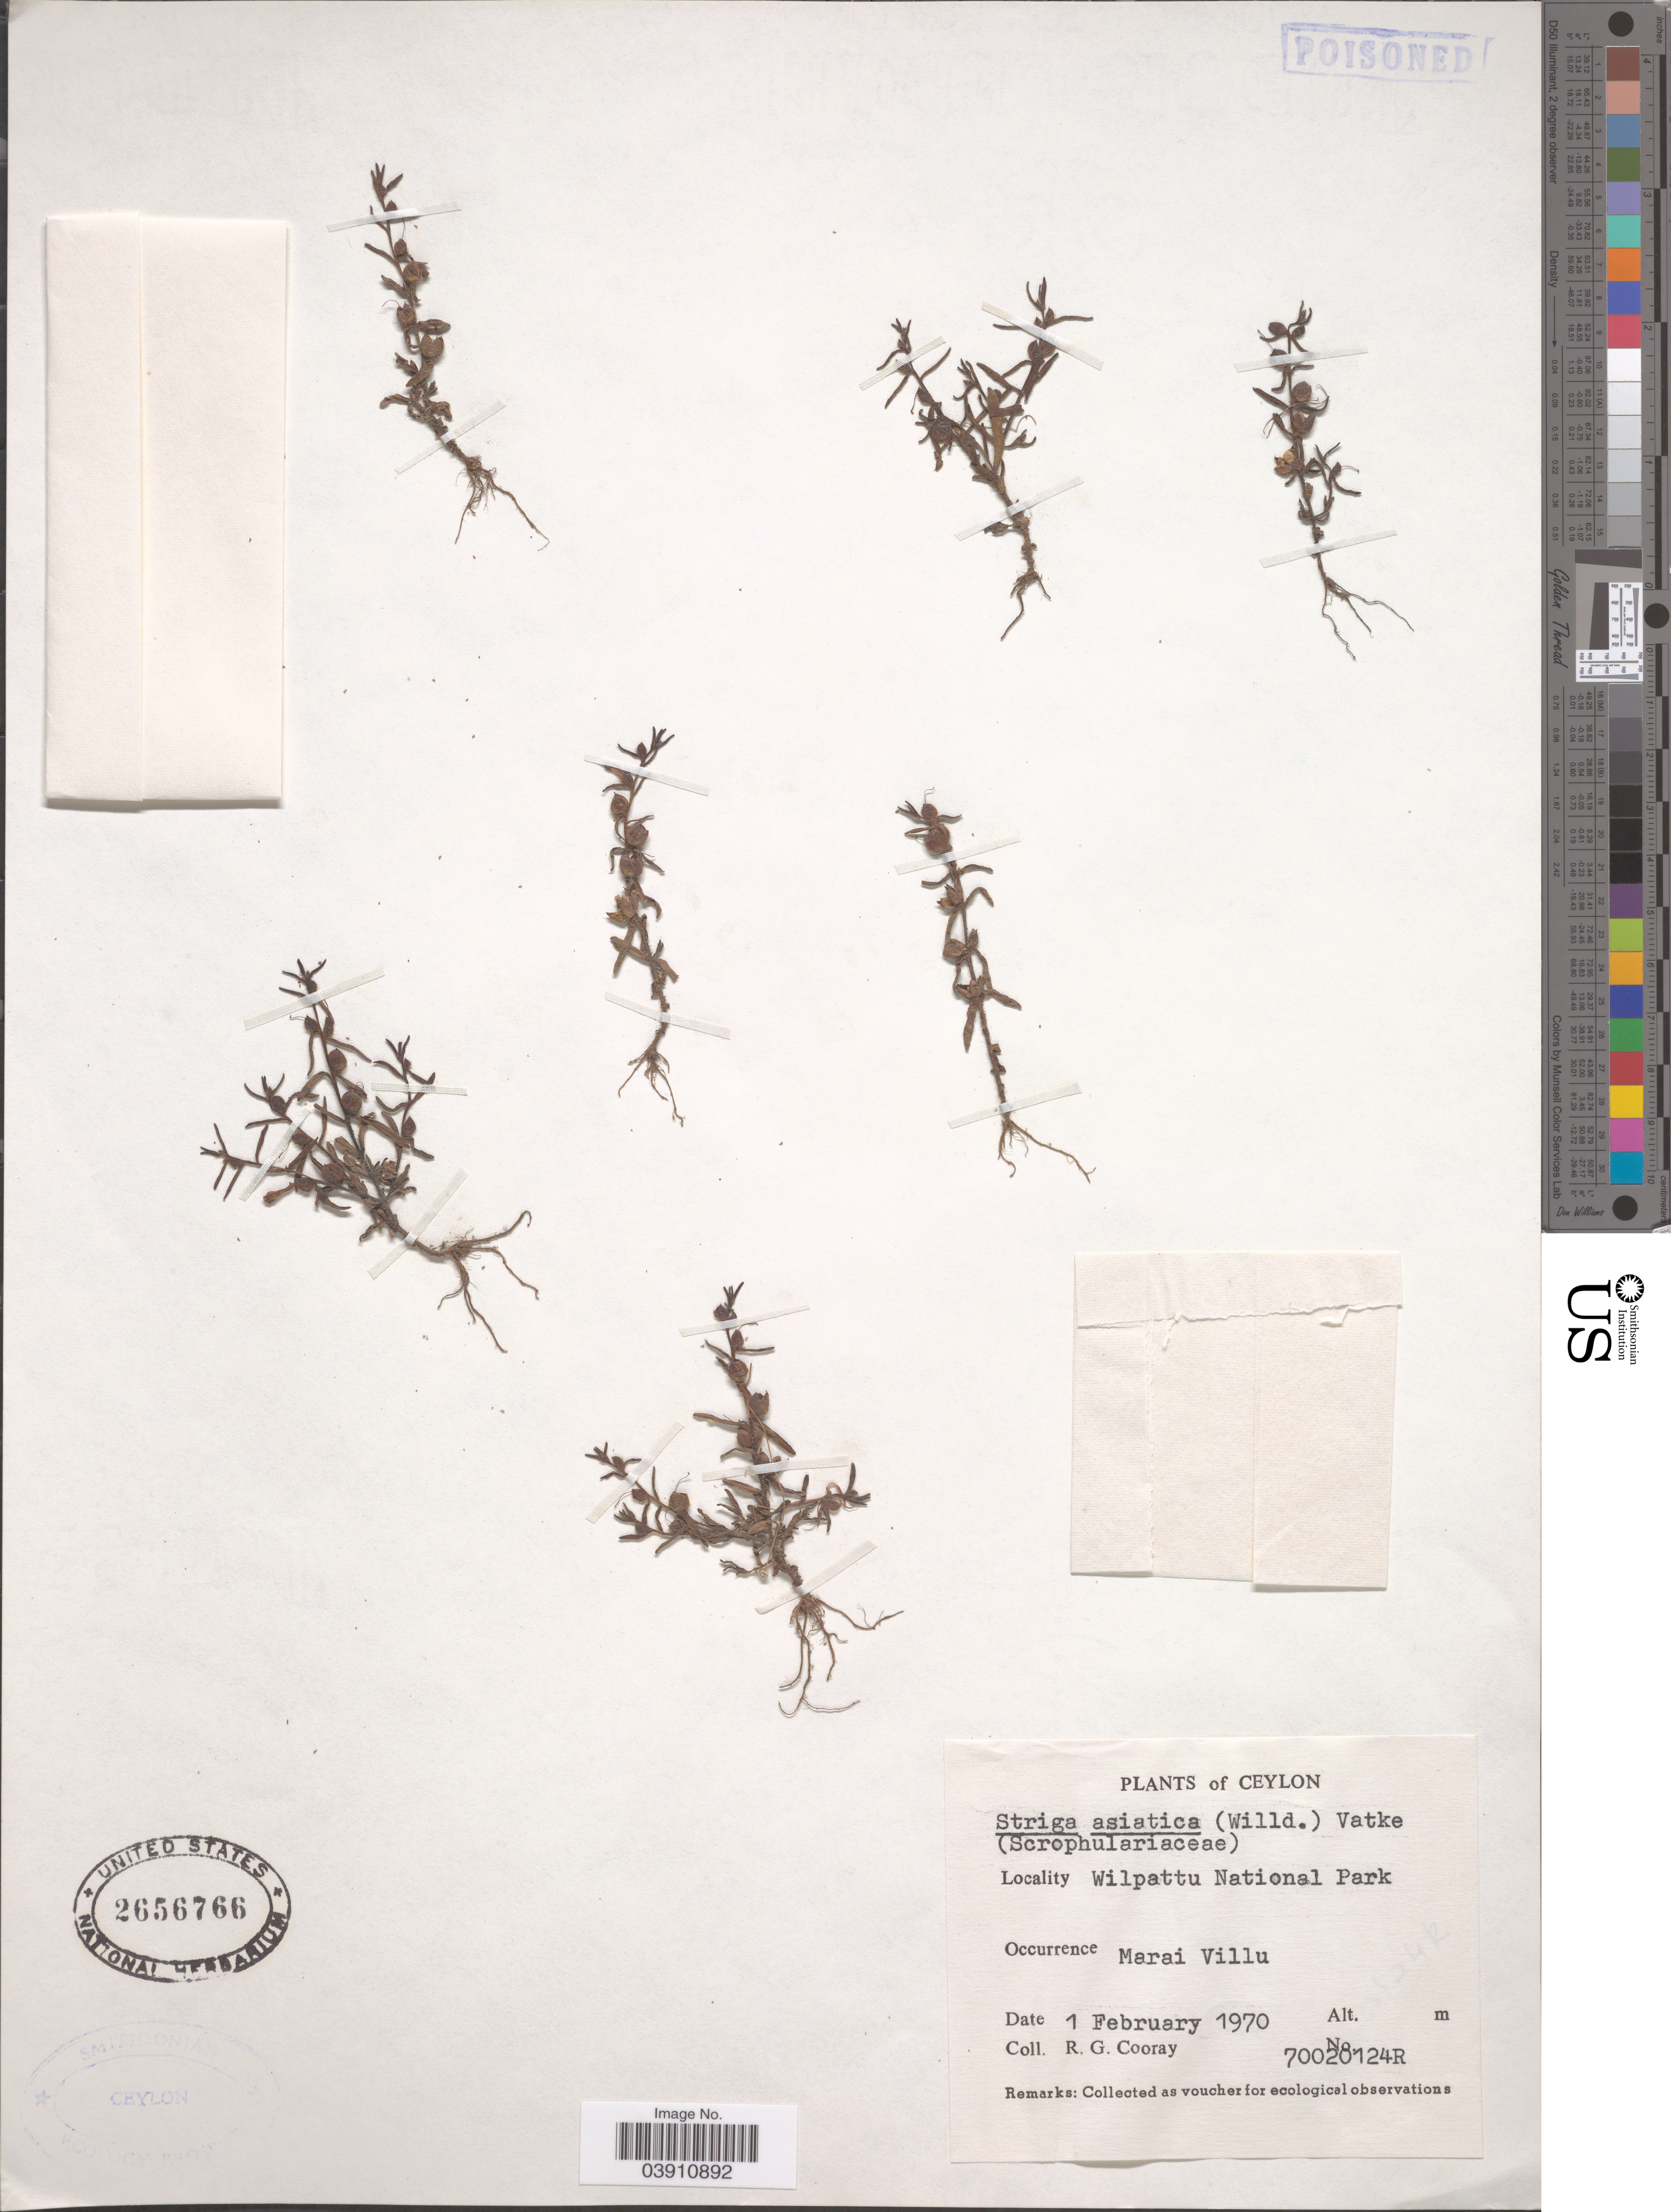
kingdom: Plantae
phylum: Tracheophyta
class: Magnoliopsida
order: Lamiales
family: Orobanchaceae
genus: Striga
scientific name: Striga sp.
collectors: R. Cooray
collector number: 70020124R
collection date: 1970-02-01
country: Sri Lanka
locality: Ceylon. Wilpattu National Park. Marai Villu.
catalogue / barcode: US 2656766